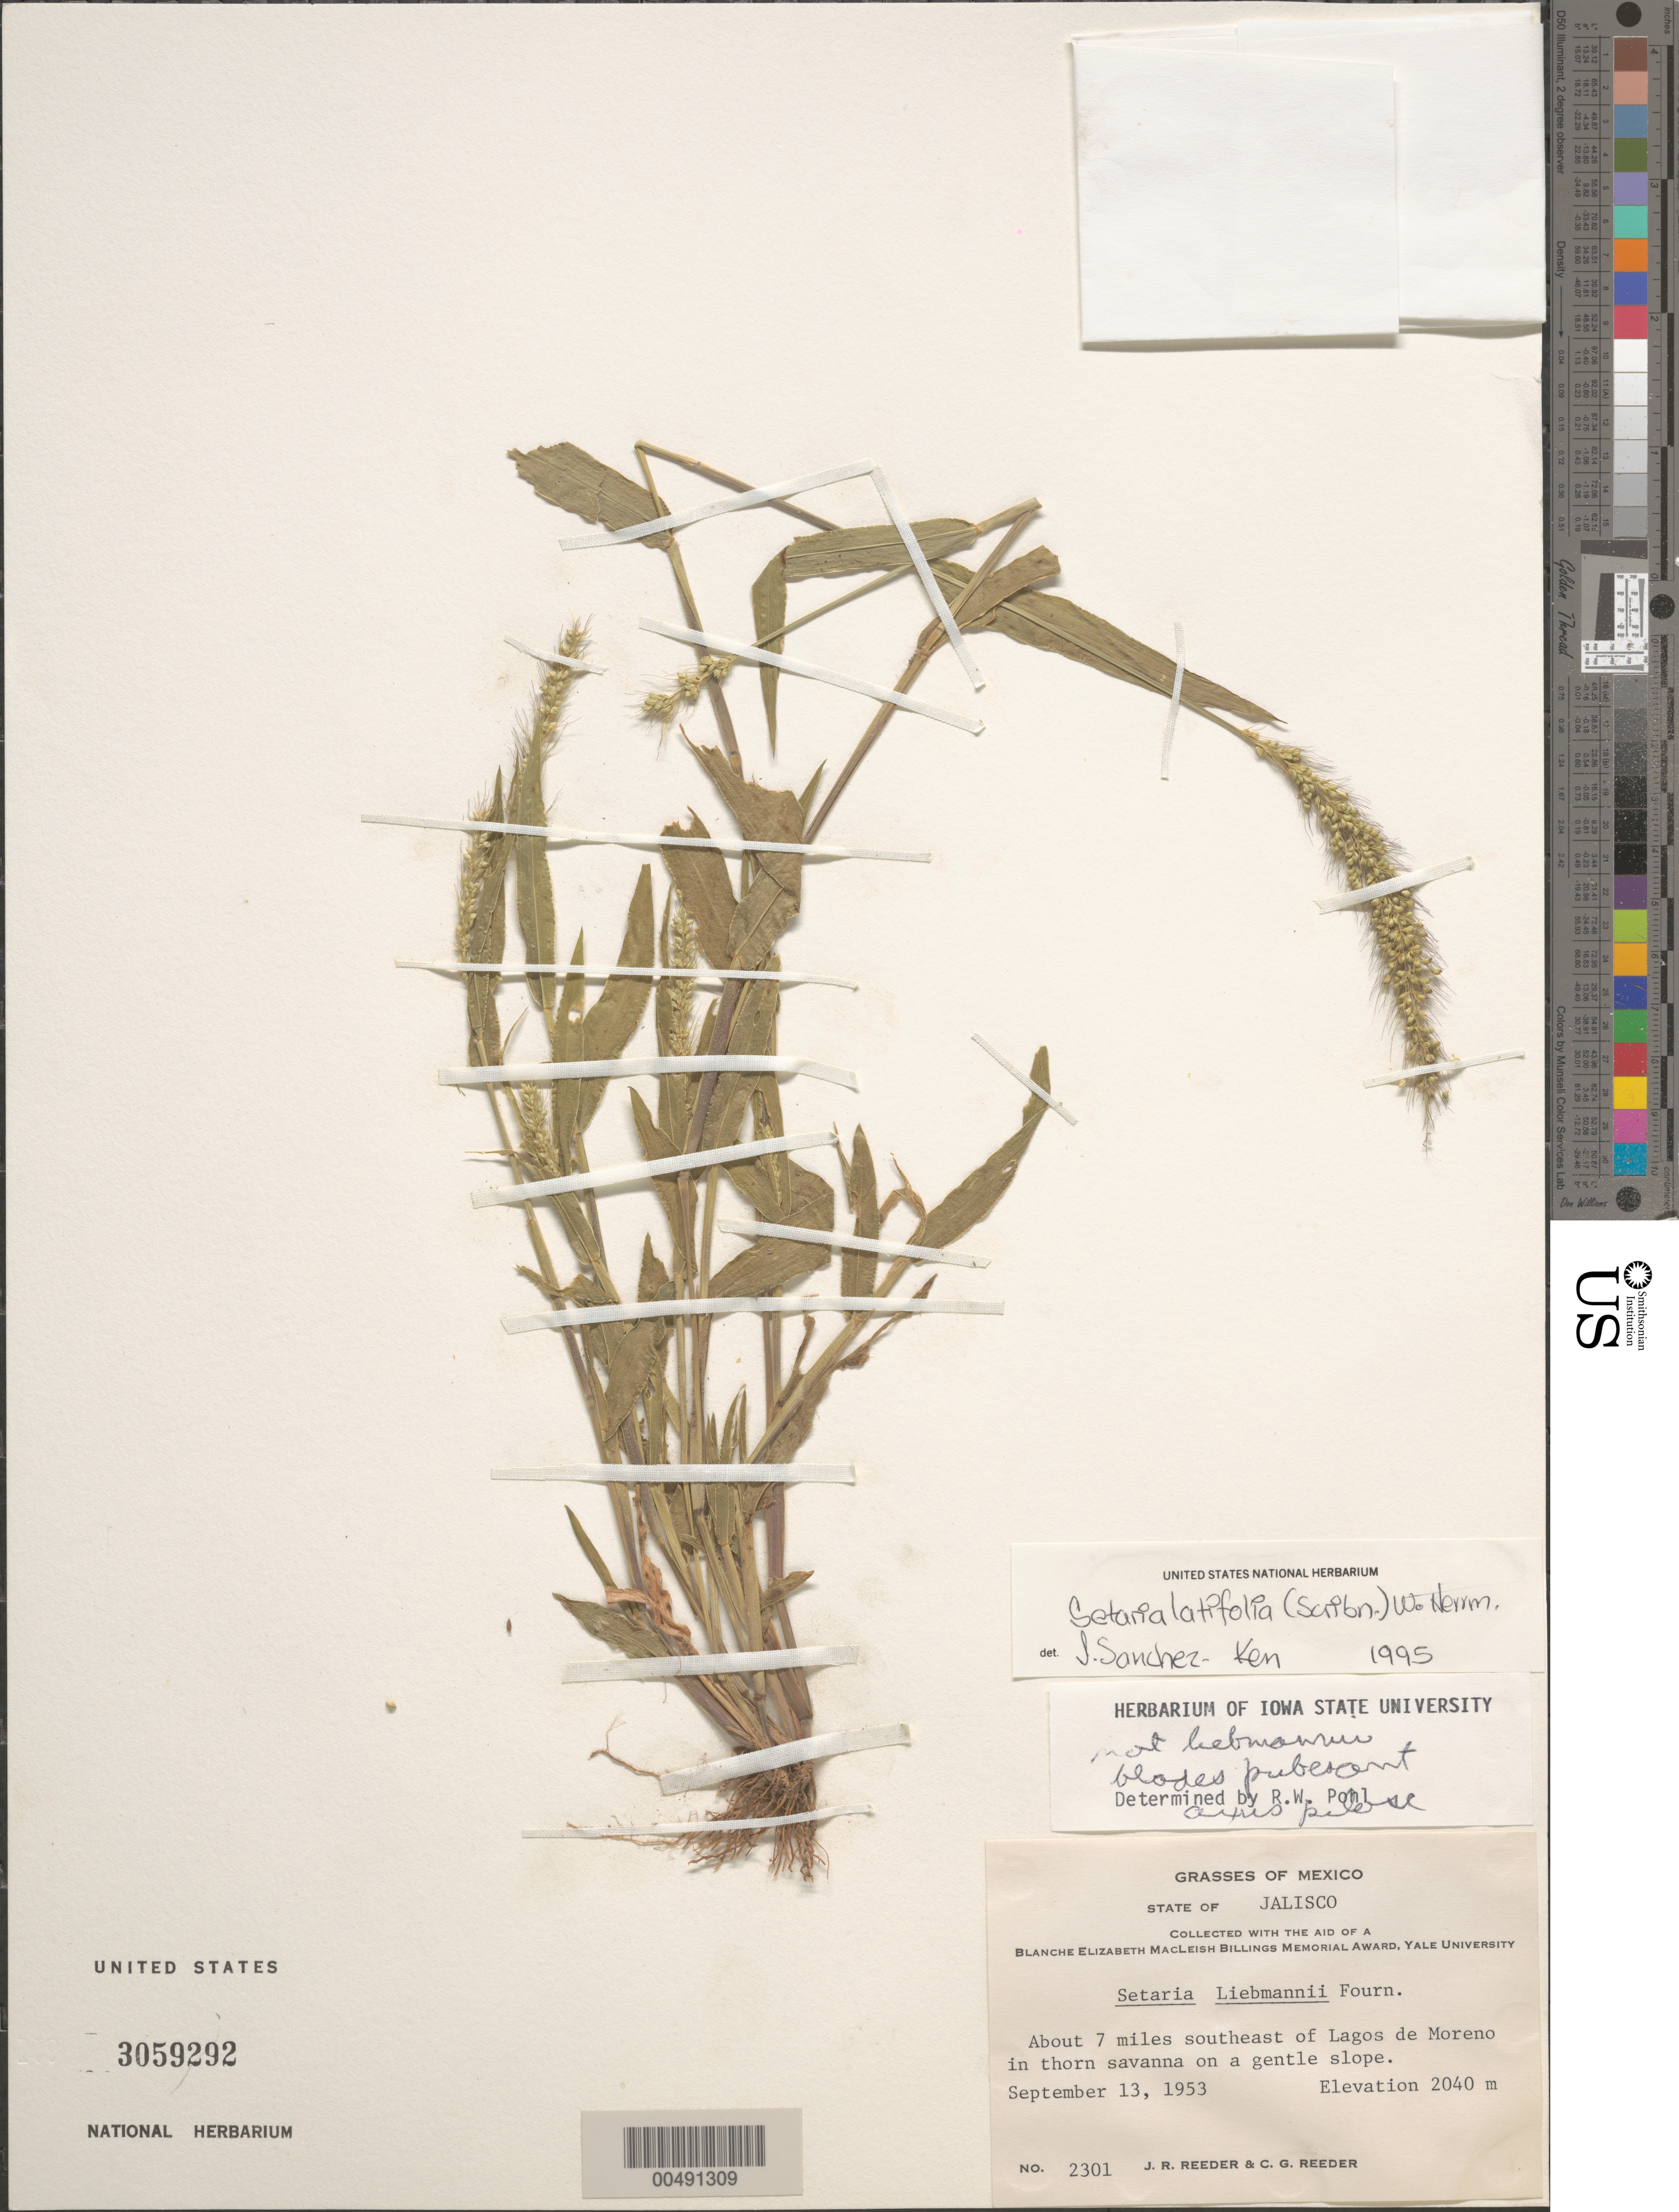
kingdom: Plantae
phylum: Tracheophyta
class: Liliopsida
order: Poales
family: Poaceae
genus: Setaria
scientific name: Setaria latifolia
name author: (Scribn.) R.A.W. Herrm.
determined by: Sánchez-Ken, J. G.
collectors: J. R. Reeder & C. G. Reeder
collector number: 2301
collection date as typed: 13 Sep 1953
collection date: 1953-09-13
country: Mexico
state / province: Jalisco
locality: About 7 mi SE of Lagos de Moreno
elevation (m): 2040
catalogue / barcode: US 3059292